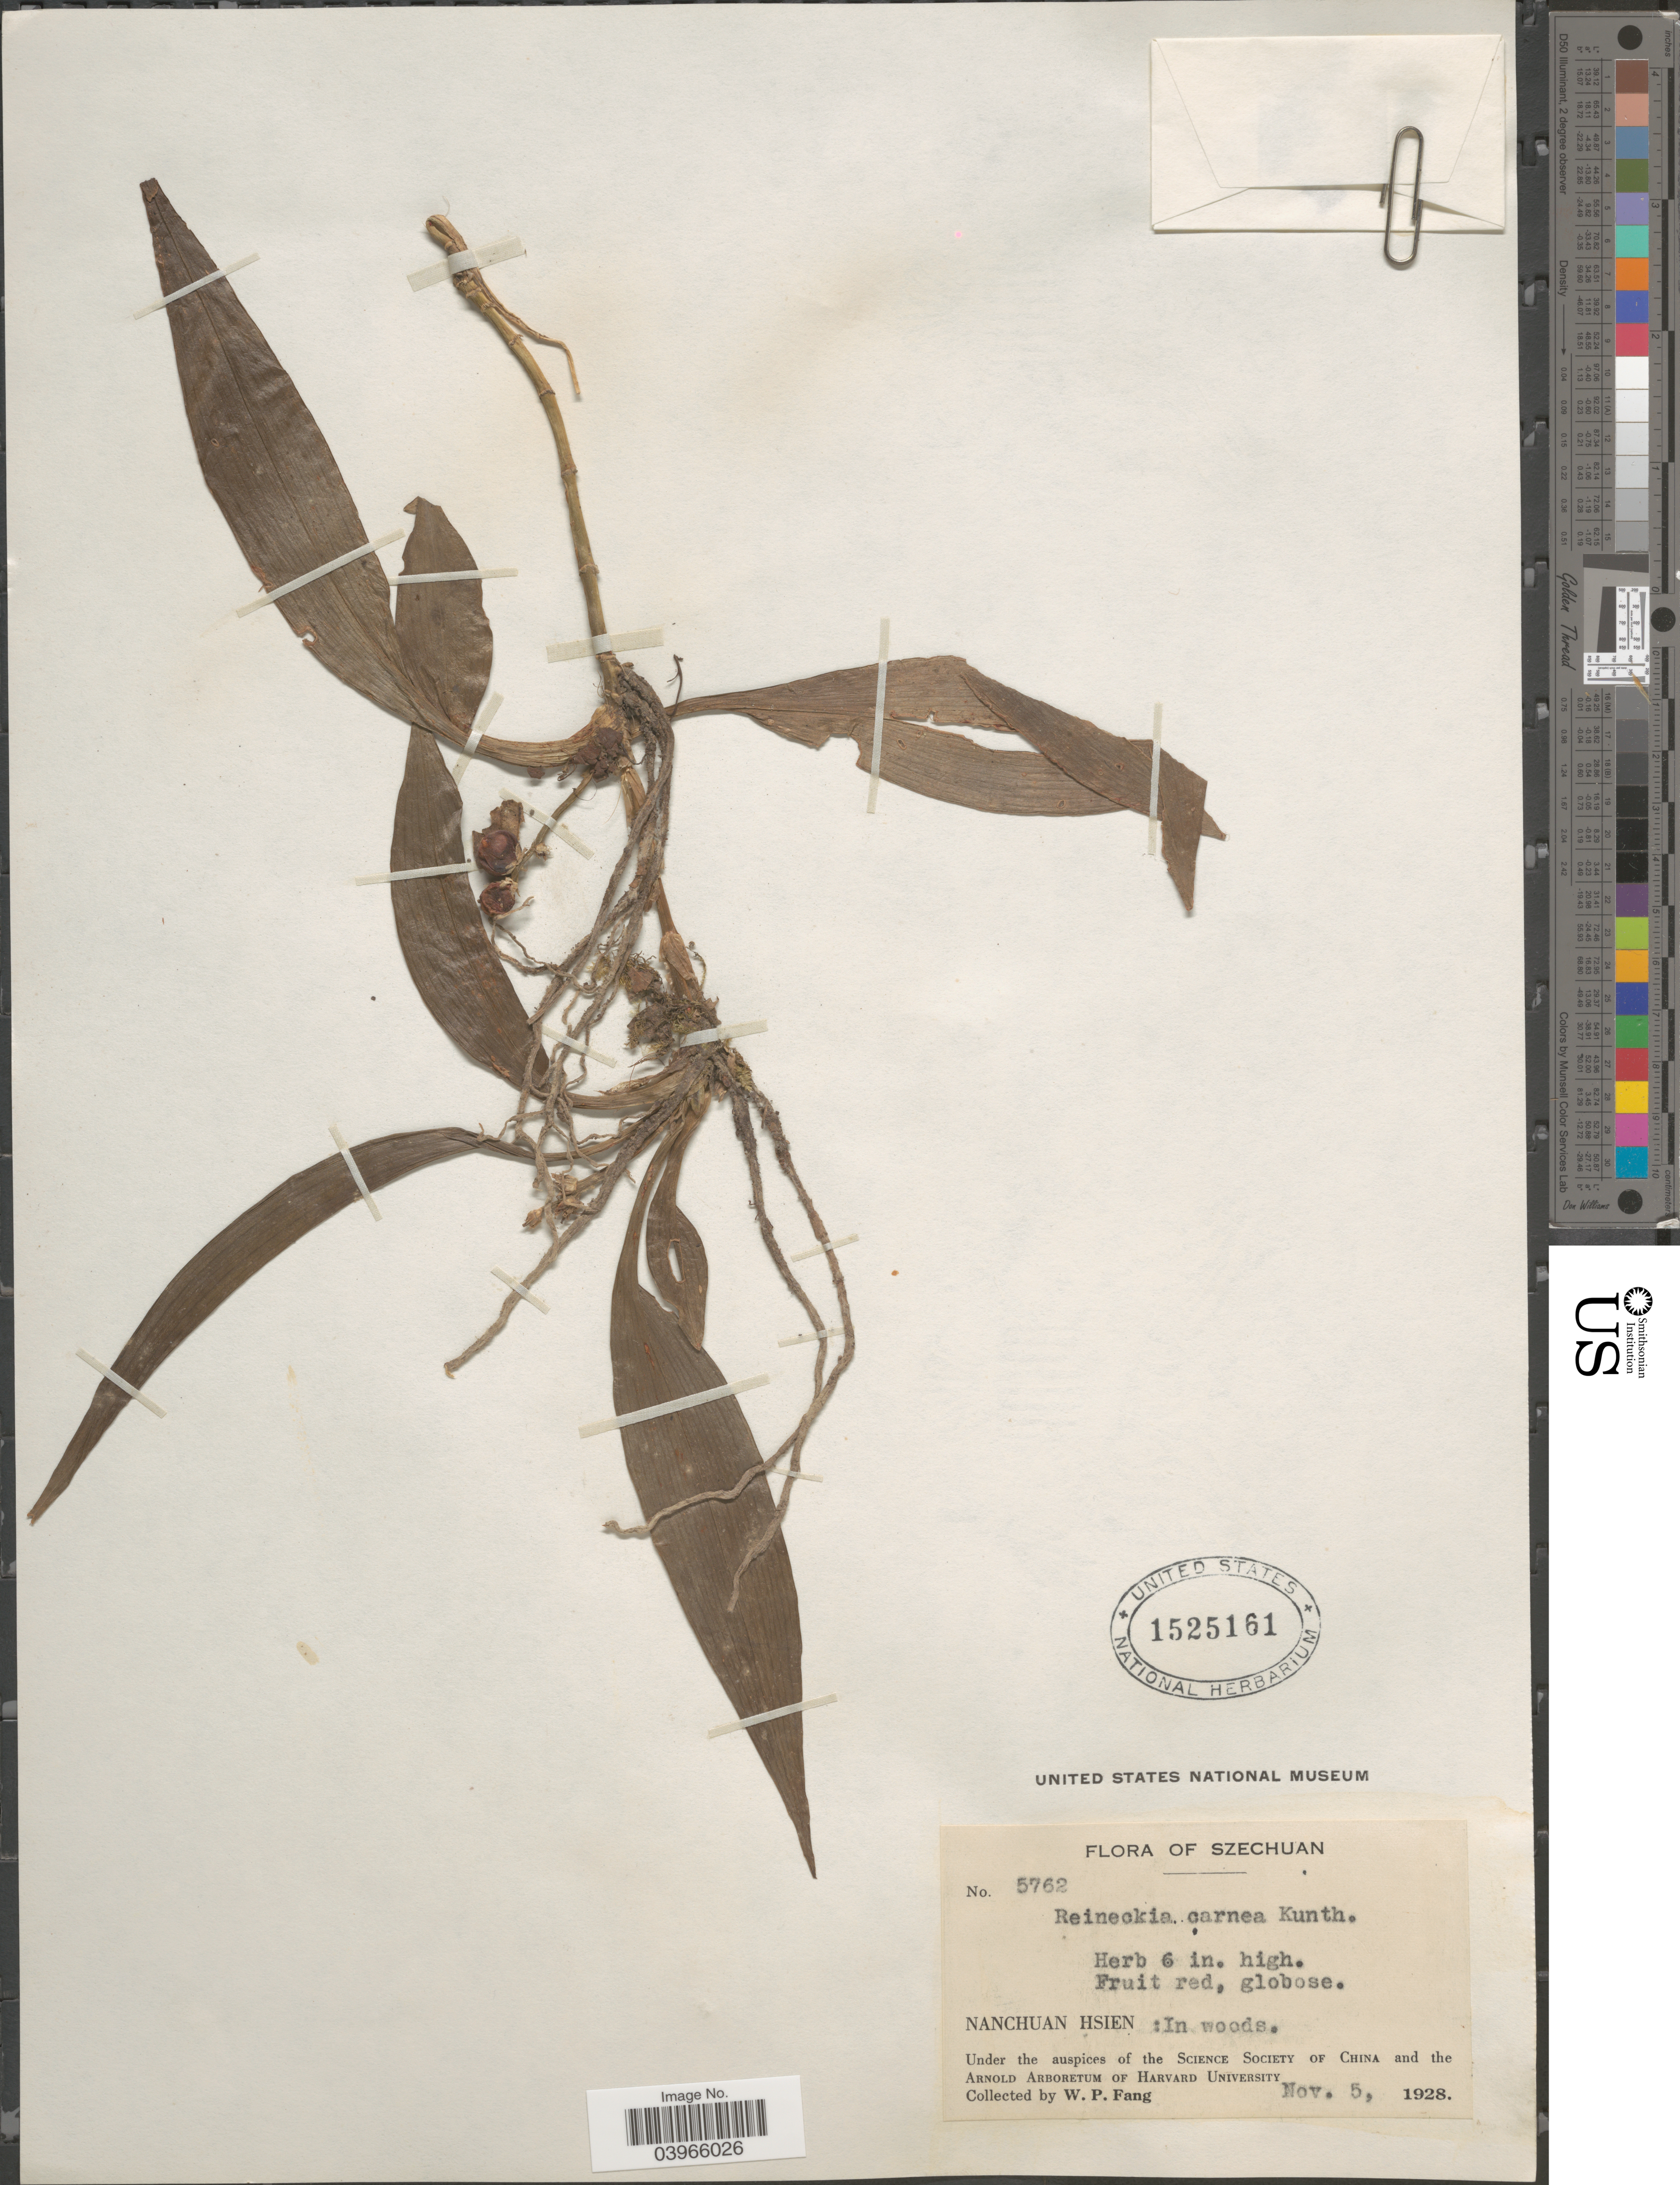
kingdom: Plantae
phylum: Tracheophyta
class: Liliopsida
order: Asparagales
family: Asparagaceae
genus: Reineckea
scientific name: Reineckea carnea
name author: (Andrews) Kunth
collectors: W. P. Fang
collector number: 5762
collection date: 1928-11-05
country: China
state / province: Sichuan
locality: Szechuan. Nanchuan Hsien.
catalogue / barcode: US 1525161